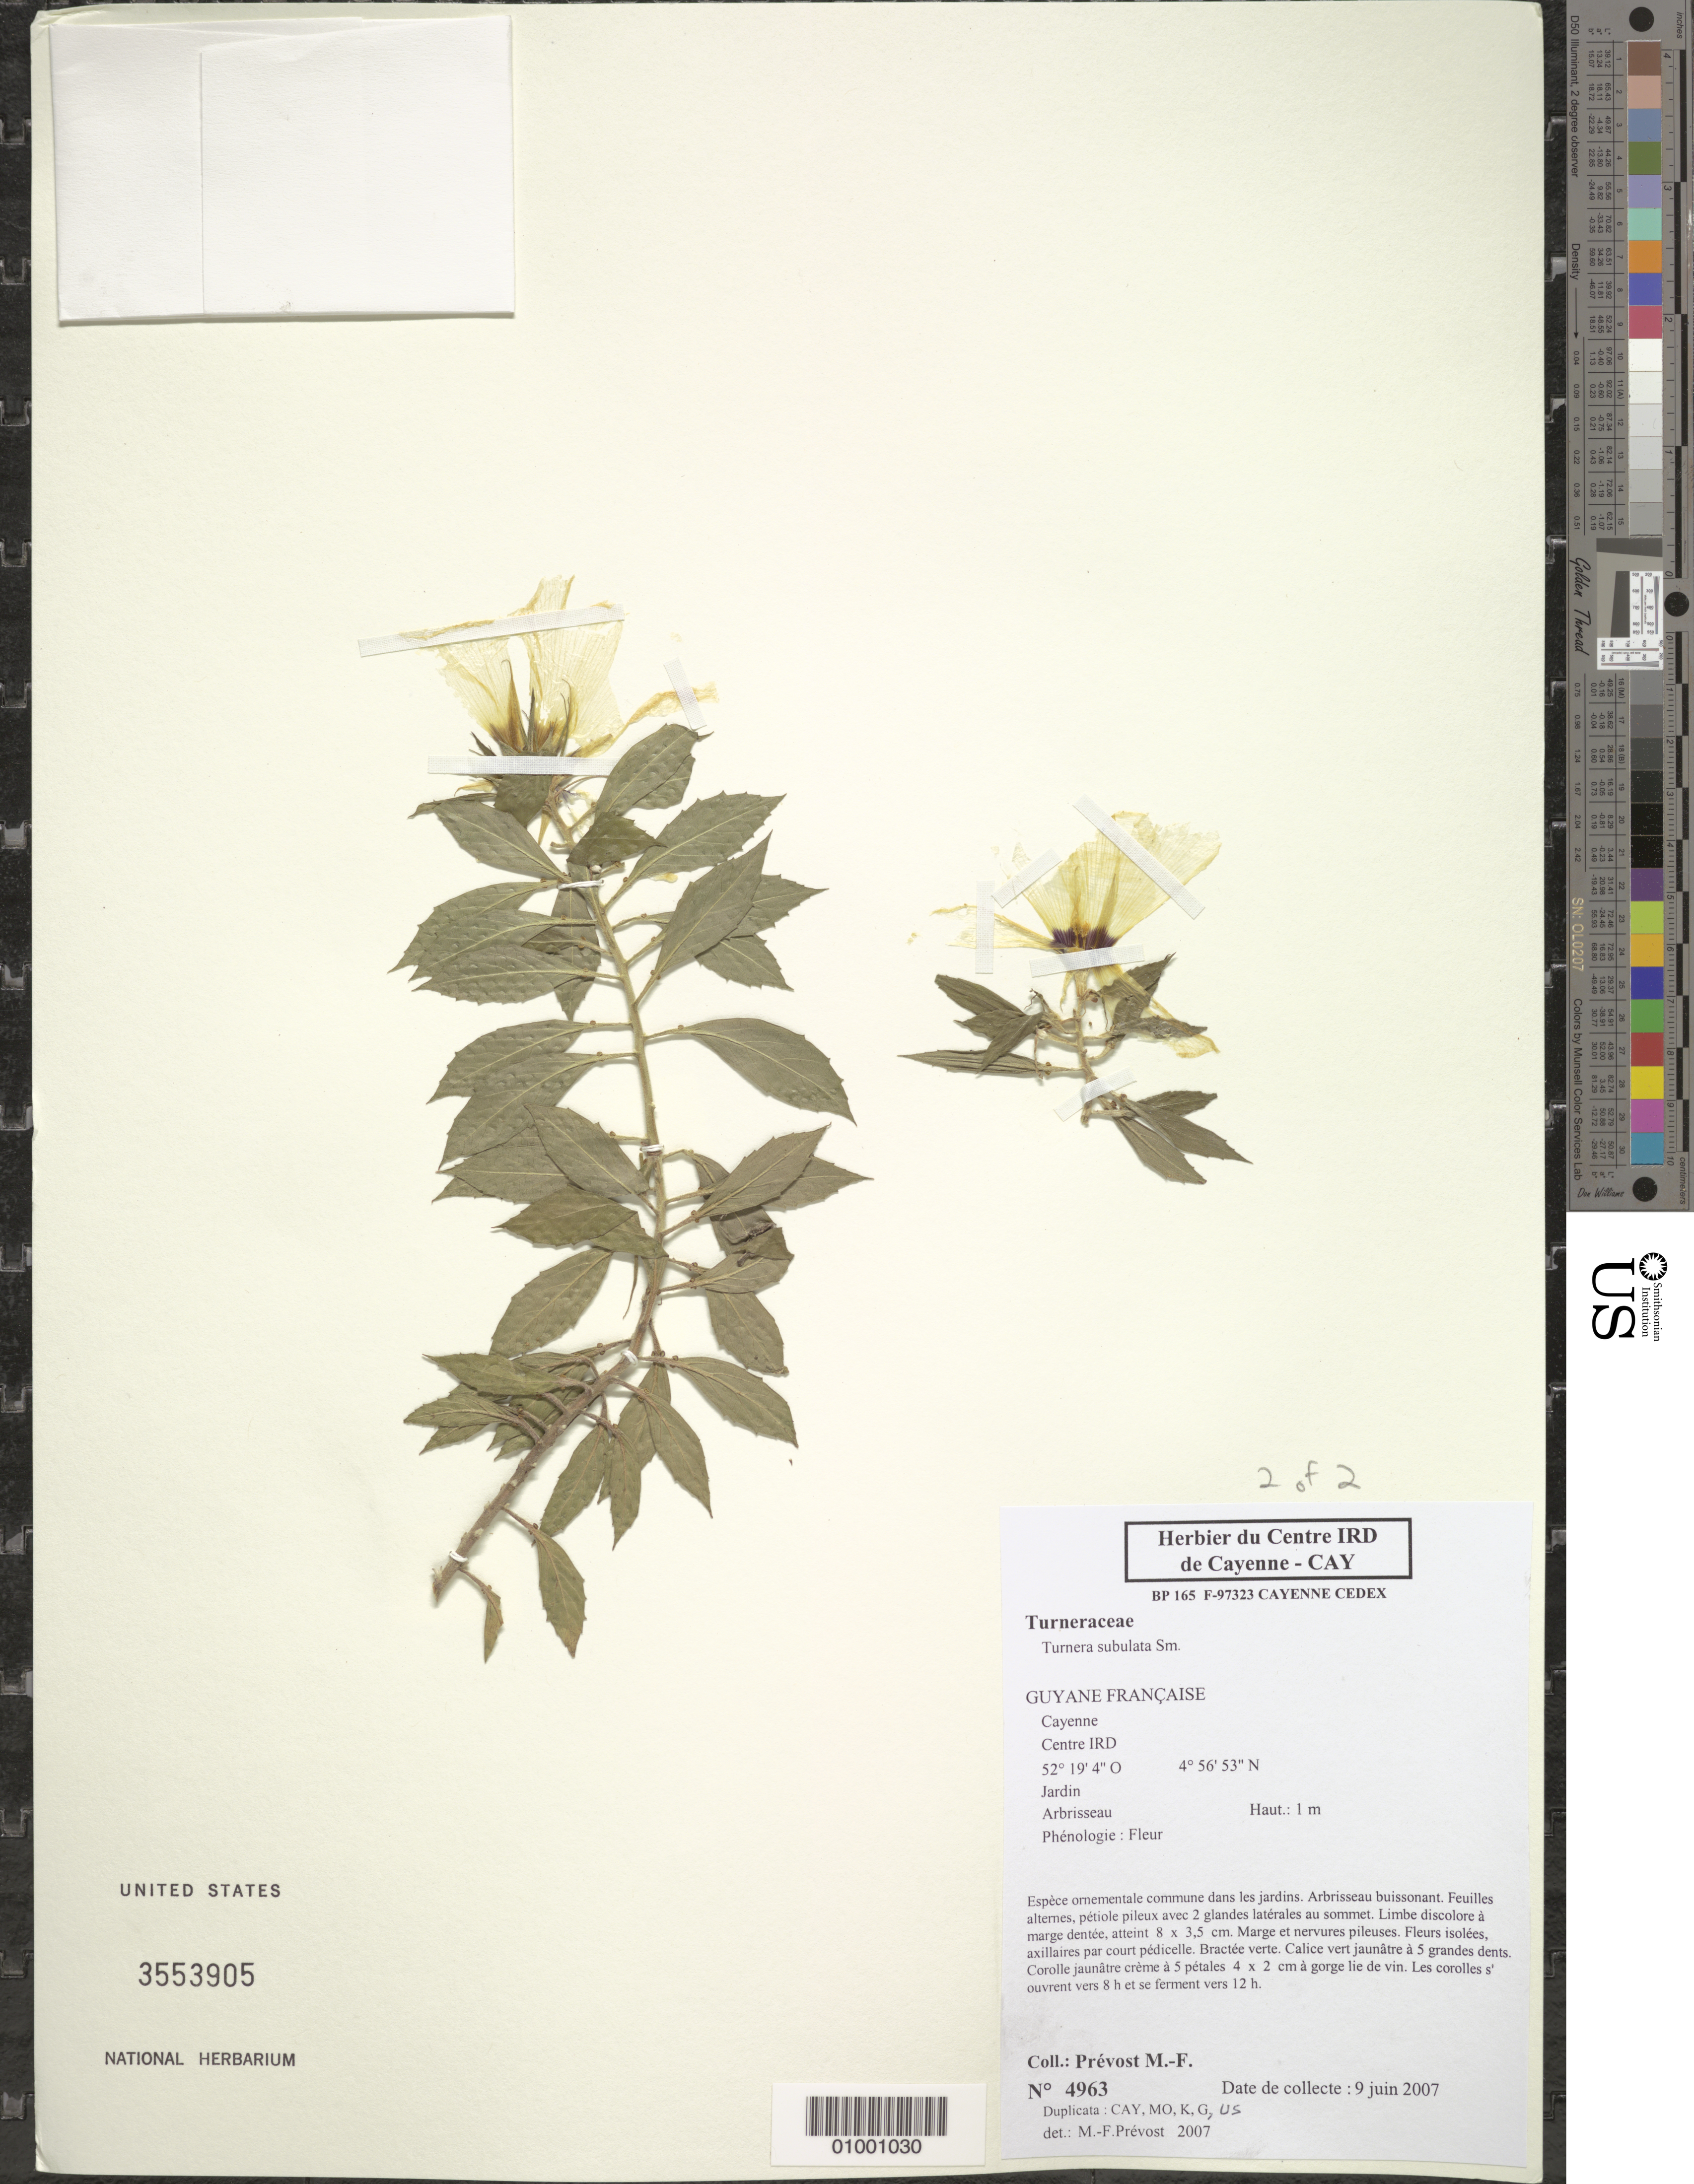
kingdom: Plantae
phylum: Tracheophyta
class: Magnoliopsida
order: Malpighiales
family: Turneraceae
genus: Turnera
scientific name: Turnera subulata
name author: Sm.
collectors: M.-F. Prévost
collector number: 4963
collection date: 2007-06-09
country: French Guiana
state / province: Cayenne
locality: Guyane Française. Centre IRD. Jardin Arbrisseau.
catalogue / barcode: US 3553905